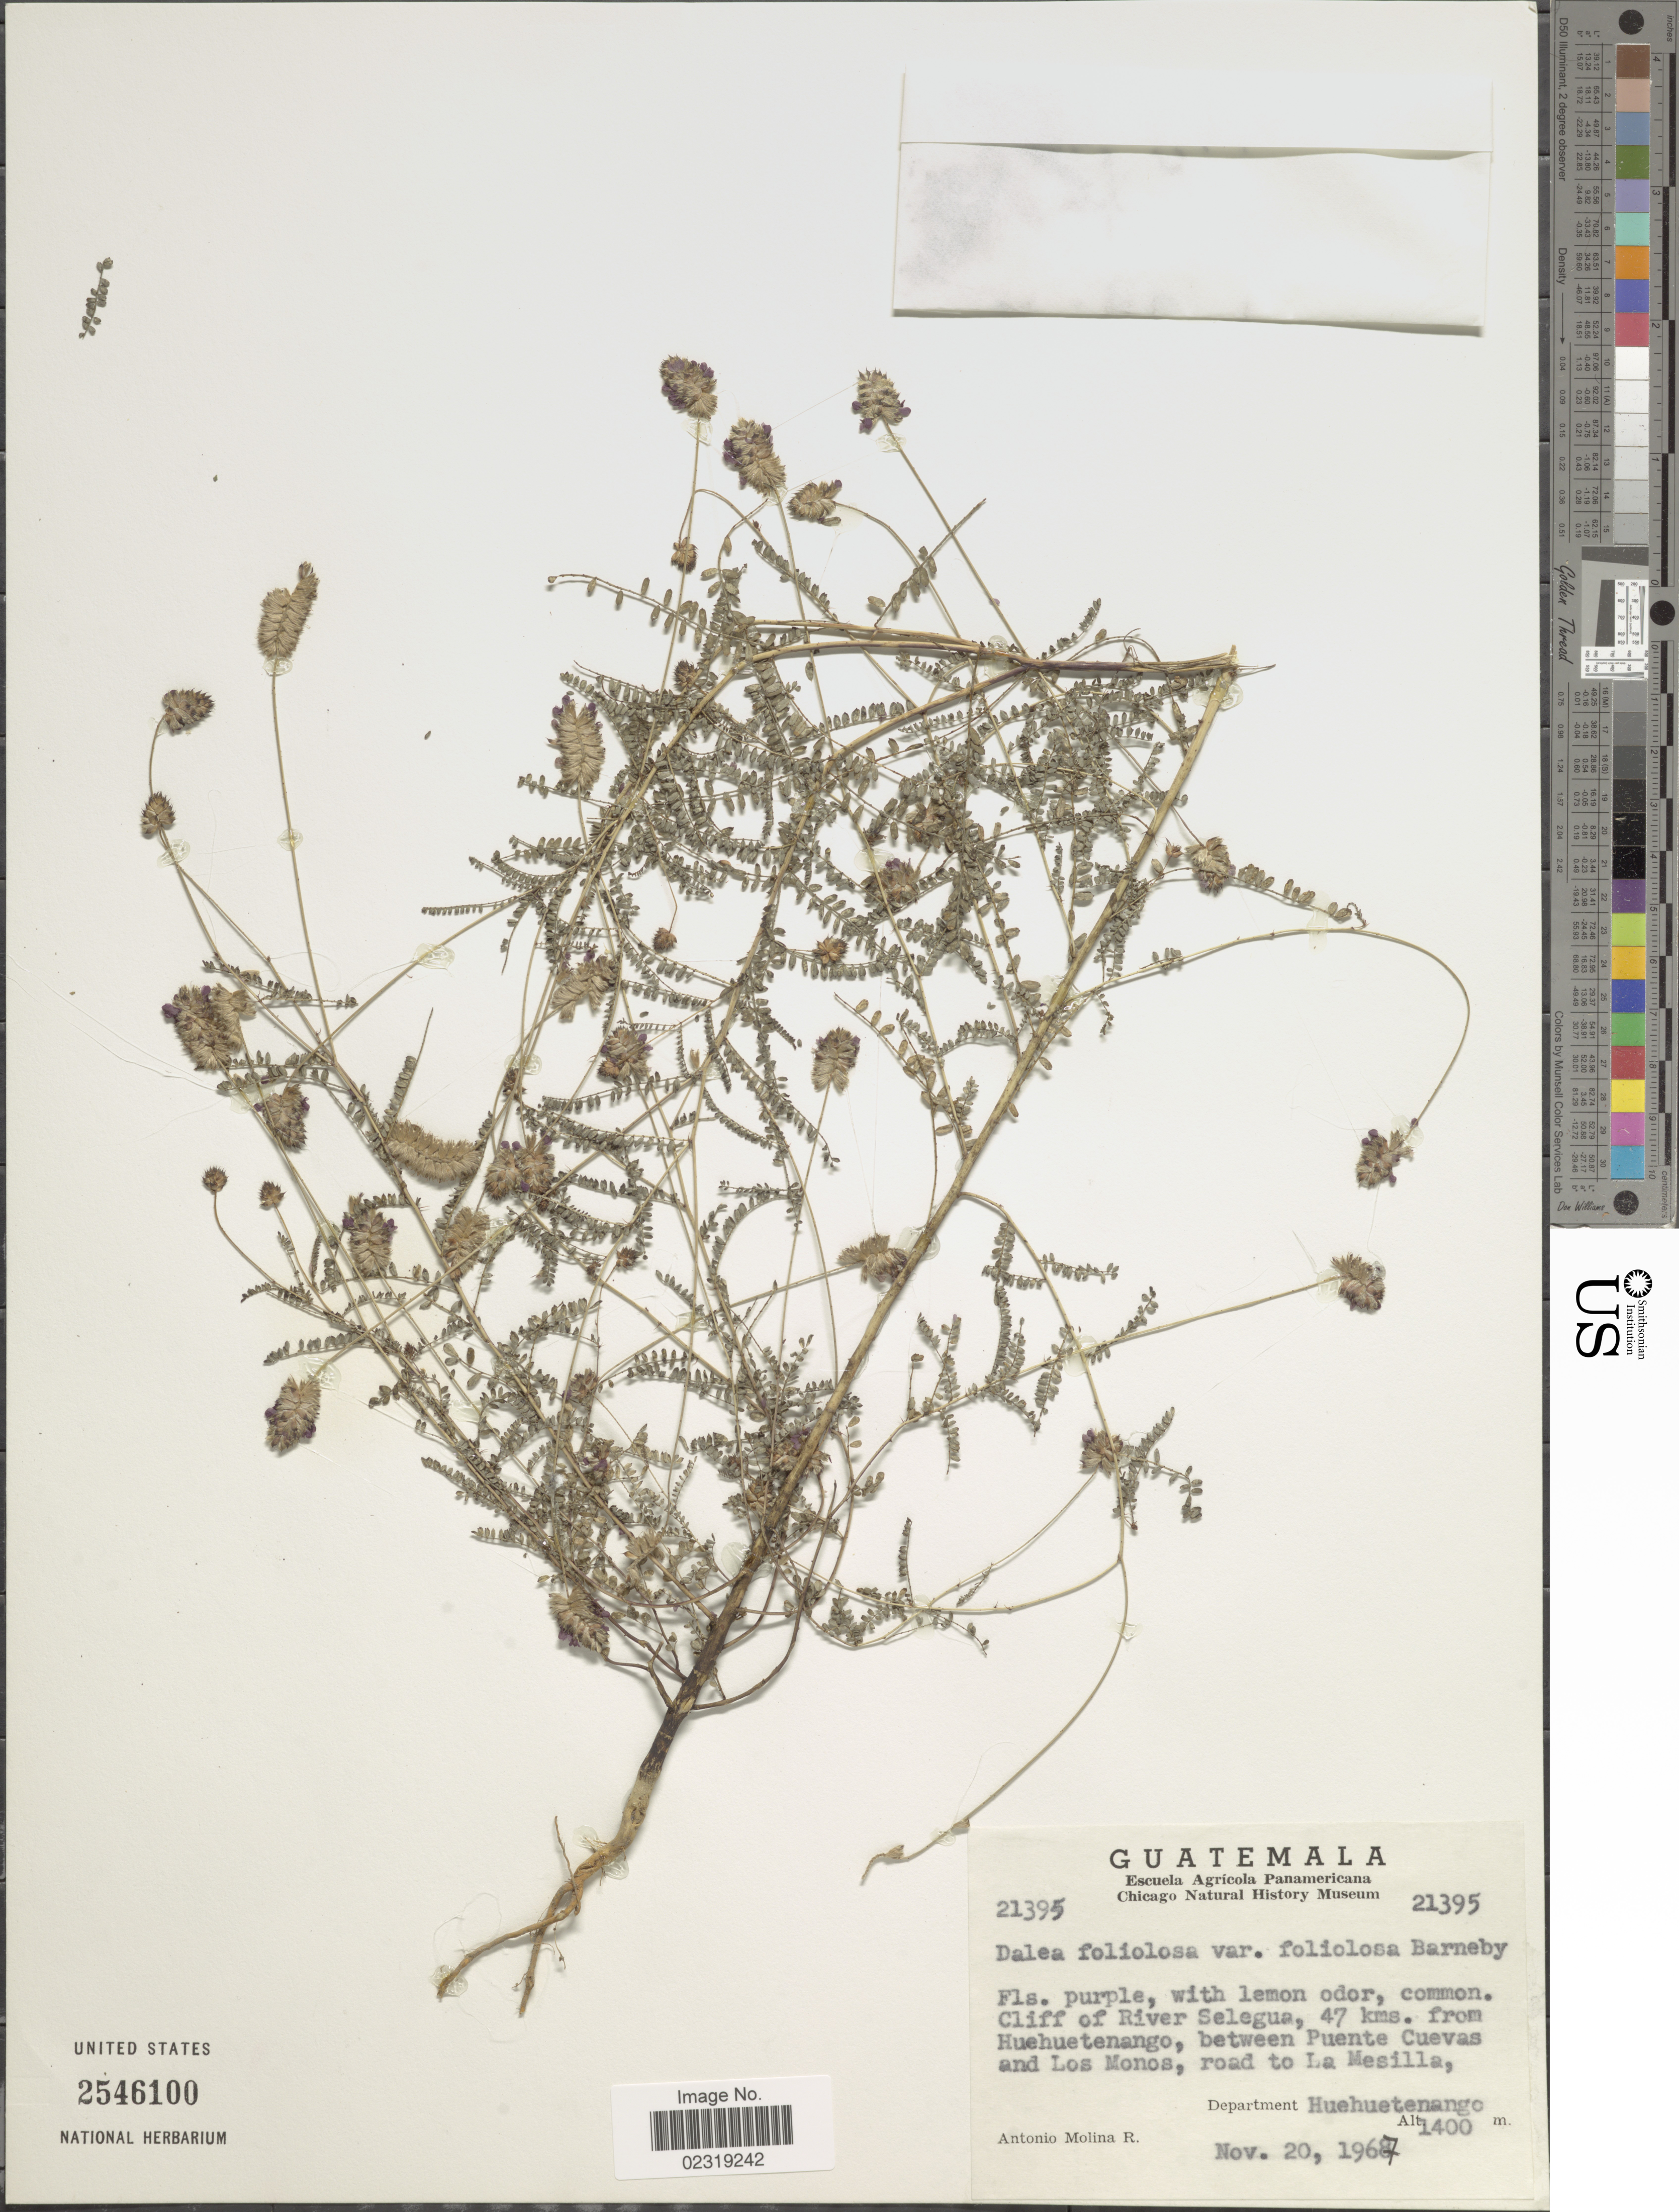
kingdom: Plantae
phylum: Tracheophyta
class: Magnoliopsida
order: Fabales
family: Fabaceae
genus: Dalea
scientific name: Dalea foliolosa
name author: (Aiton) Barneby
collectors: A. Molina R.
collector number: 21395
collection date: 1967-11-20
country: Guatemala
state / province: Huehuetenango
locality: Cliff of River Selegua, 47 kms. from Huehuetenango, between Puente Cuevas and Los Monos, road to La Mesilla, Department Huehuetenango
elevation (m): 1400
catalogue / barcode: US 2546100